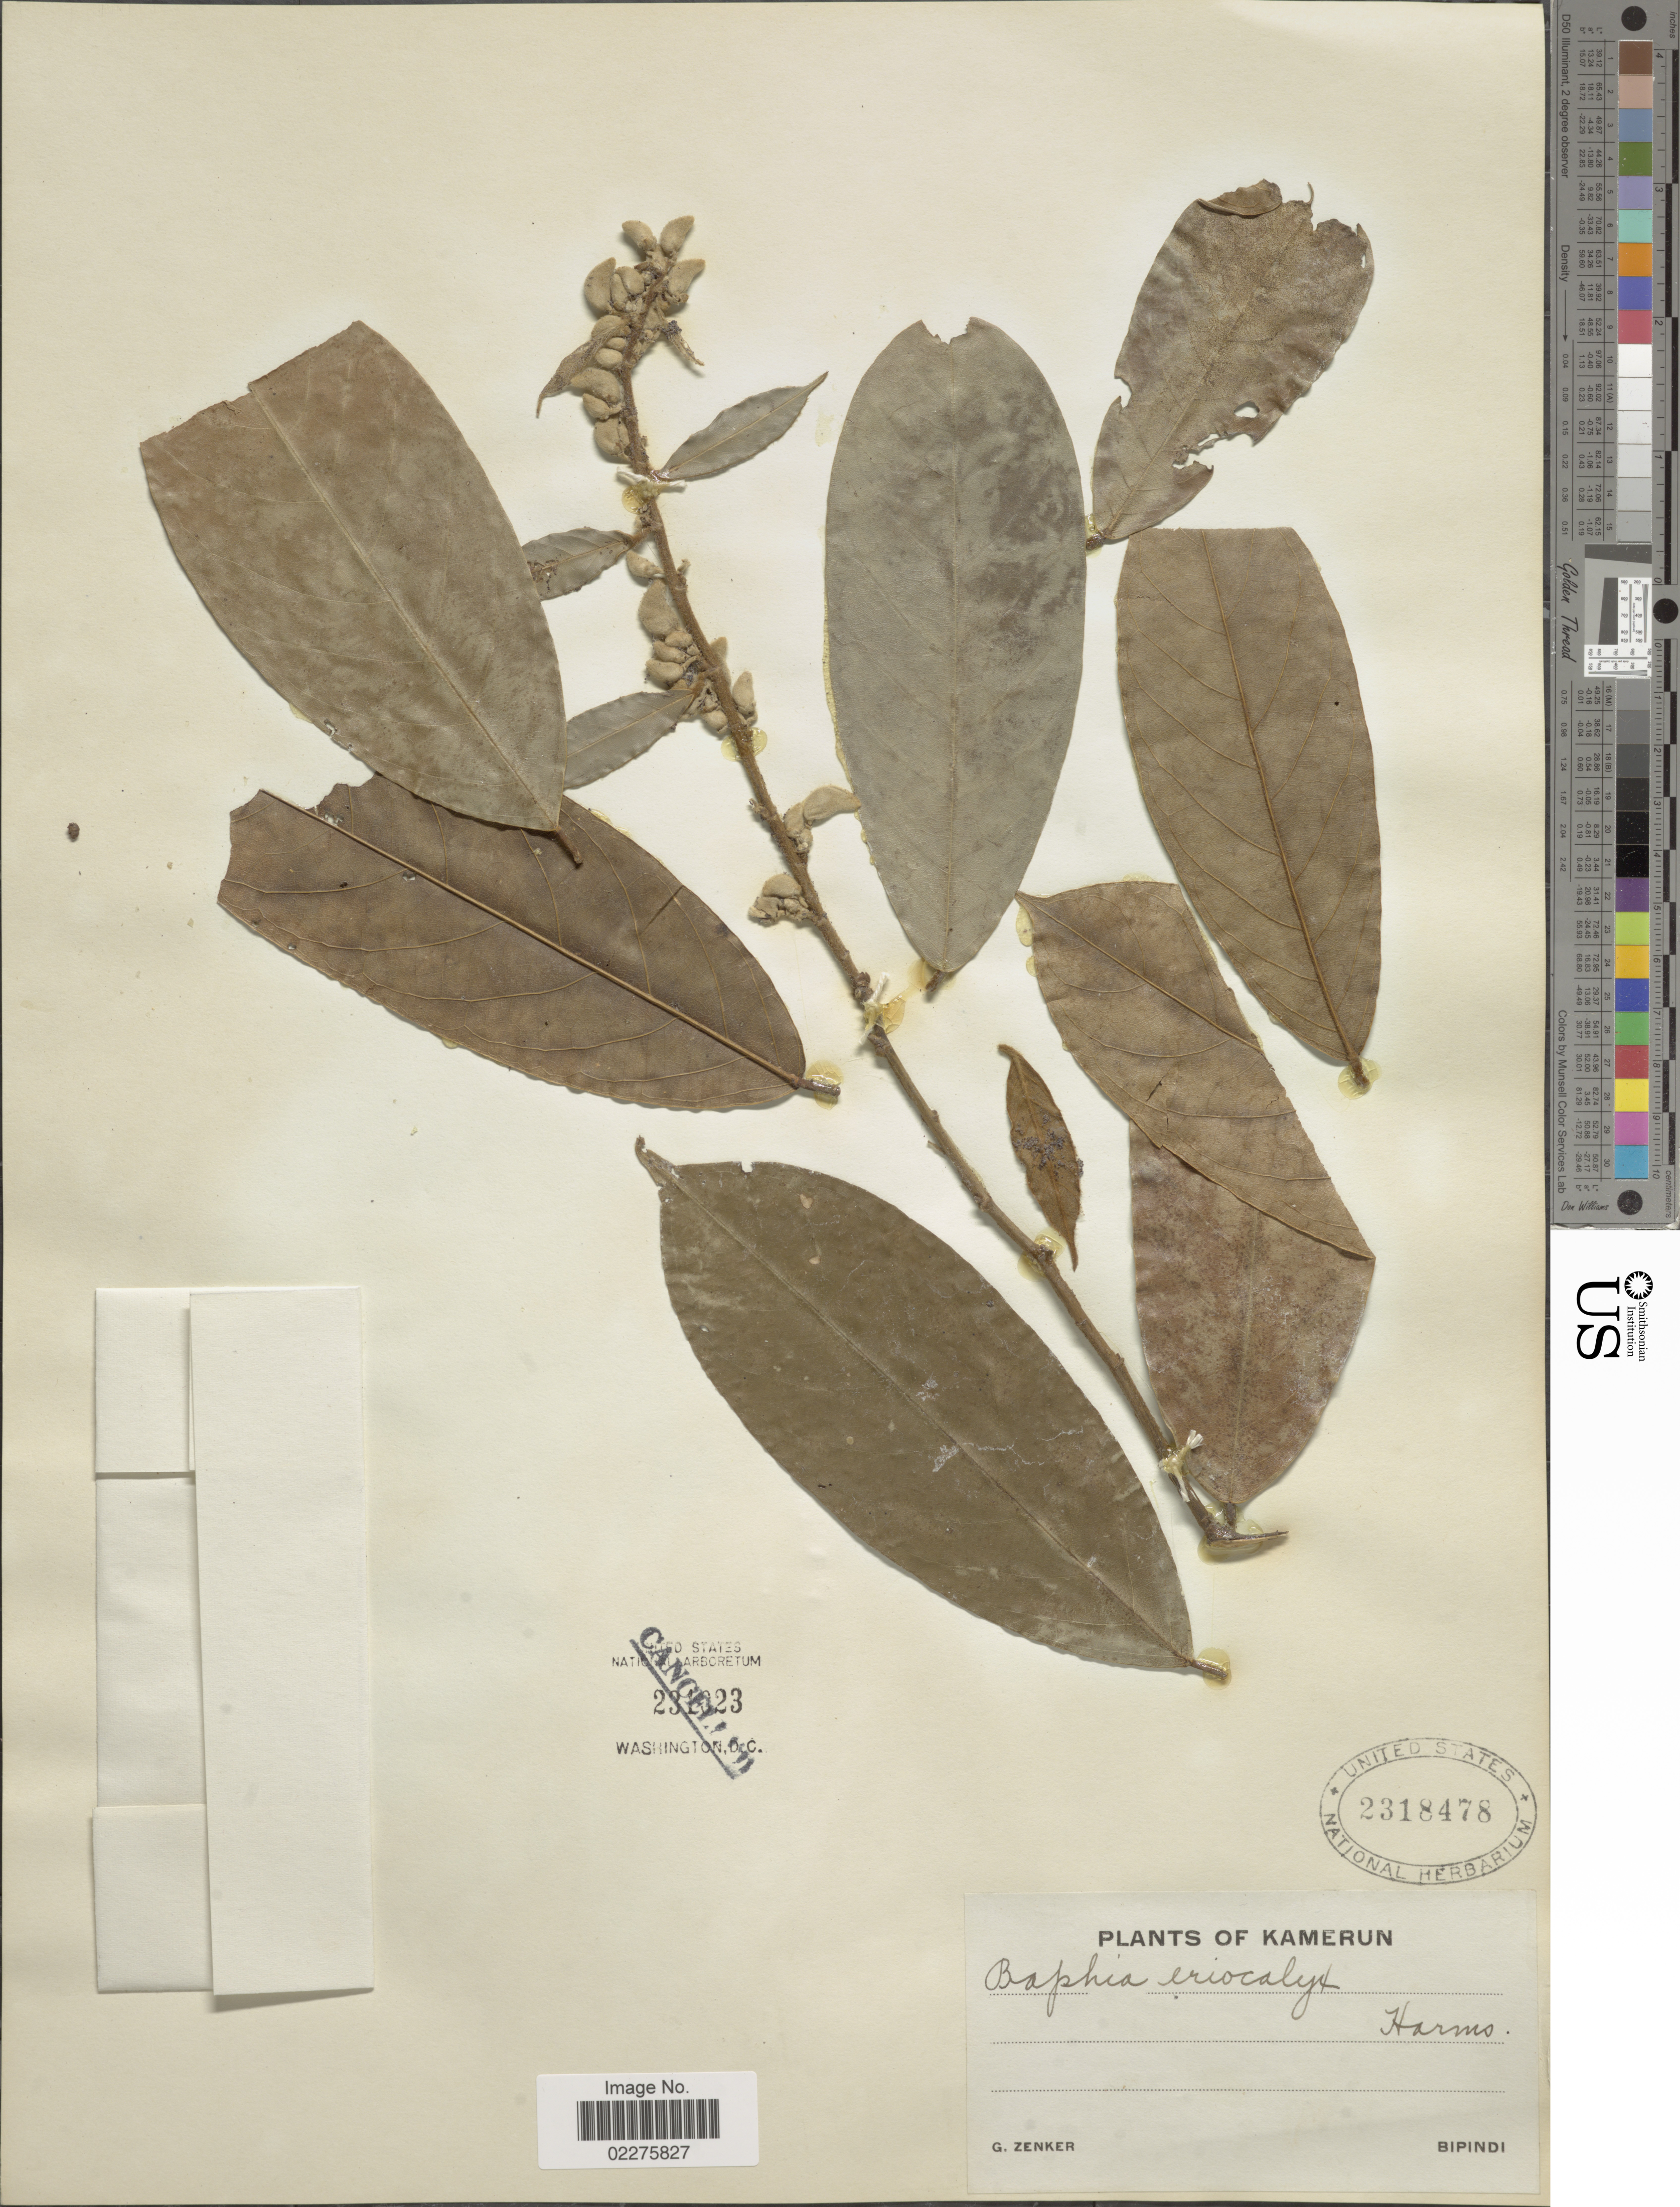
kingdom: Plantae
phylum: Tracheophyta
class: Magnoliopsida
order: Fabales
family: Fabaceae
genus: Baphia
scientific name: Baphia eriocalyx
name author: Harms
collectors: G. A. Zenker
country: Cameroon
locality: Bipindi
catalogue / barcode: US 2318478